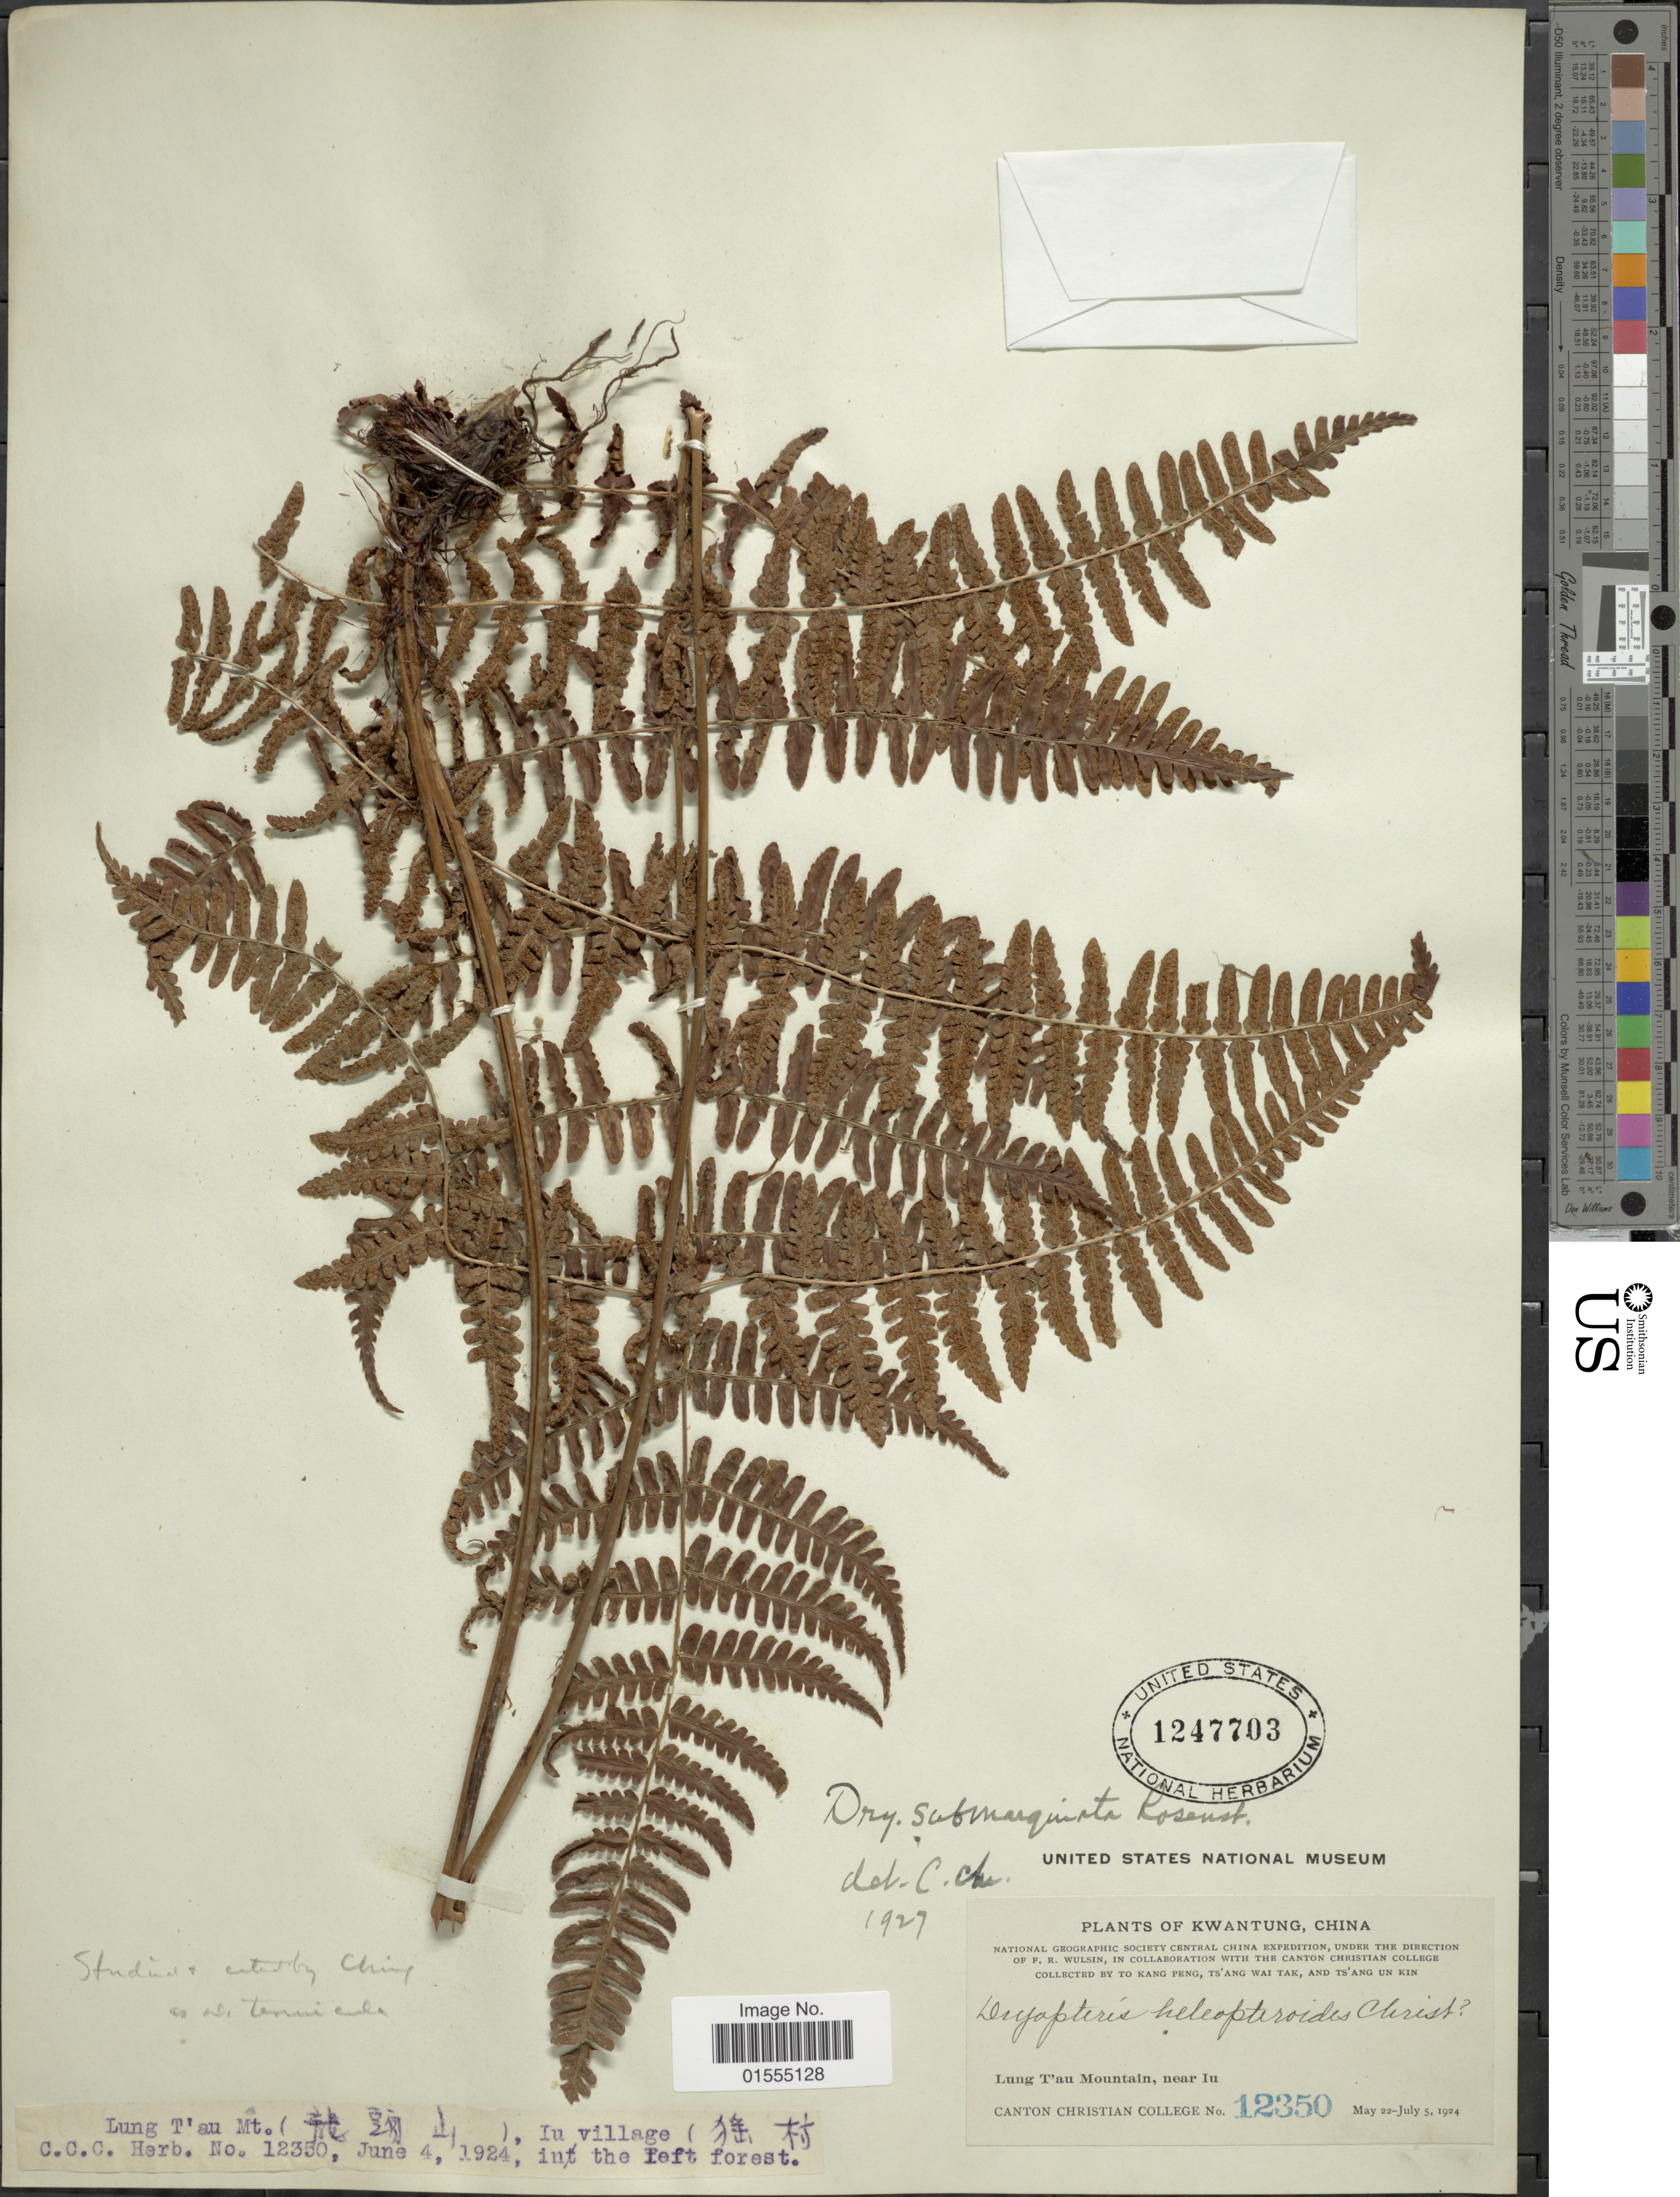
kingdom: Plantae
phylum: Tracheophyta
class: Polypodiopsida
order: Polypodiales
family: Dryopteridaceae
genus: Dryopteris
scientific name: Dryopteris tenuicula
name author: C.G. Matthew & Christ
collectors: Canton Christian College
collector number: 12350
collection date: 1924-05-22/1924-07-05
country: China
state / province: Guangdong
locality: Kwangtung, Lung T'au Mountain, near Iu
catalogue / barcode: US 1247703